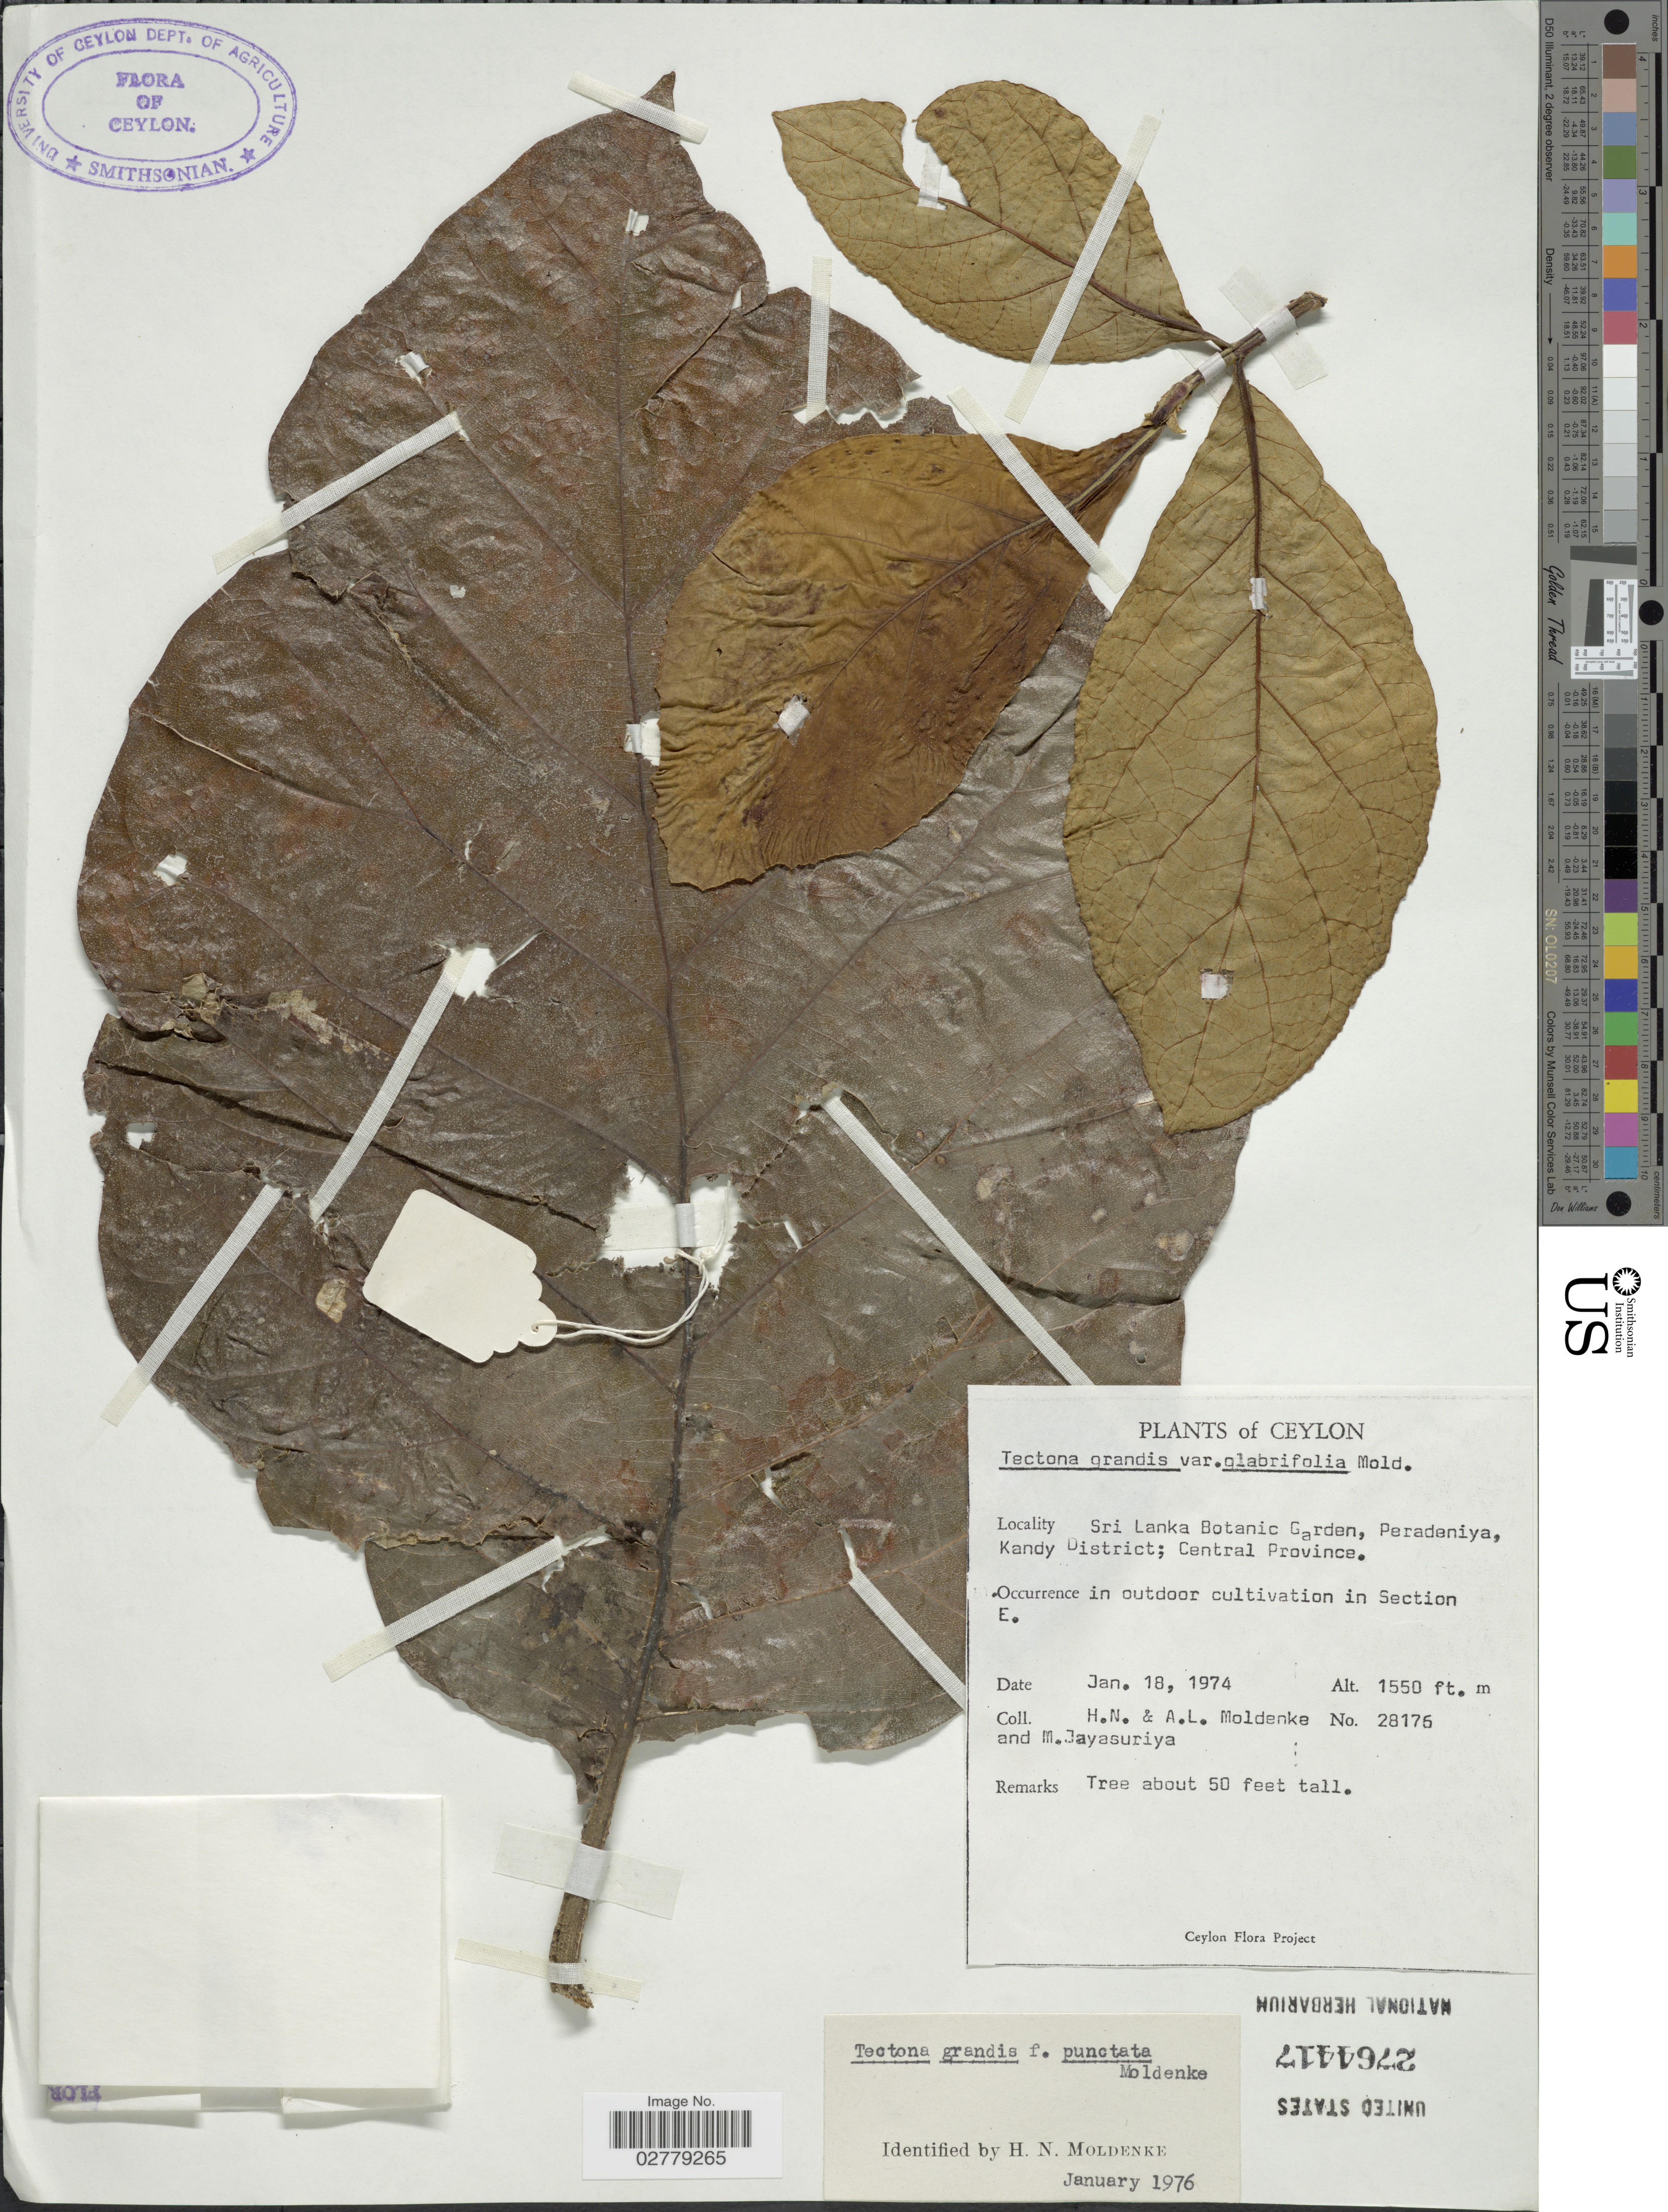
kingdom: Plantae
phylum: Tracheophyta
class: Magnoliopsida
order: Lamiales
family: Lamiaceae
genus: Tectona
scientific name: Tectona grandis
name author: L. f.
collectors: H. N. Moldenke, H. N. Moldenke & M. Jayasuriya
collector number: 28176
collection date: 1974-01-18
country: Sri Lanka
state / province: Central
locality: Ceylon. Sri Lanka Botanic Garden, Peradeniya, Kandy District; Central Province.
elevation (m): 472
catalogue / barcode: US 2764417